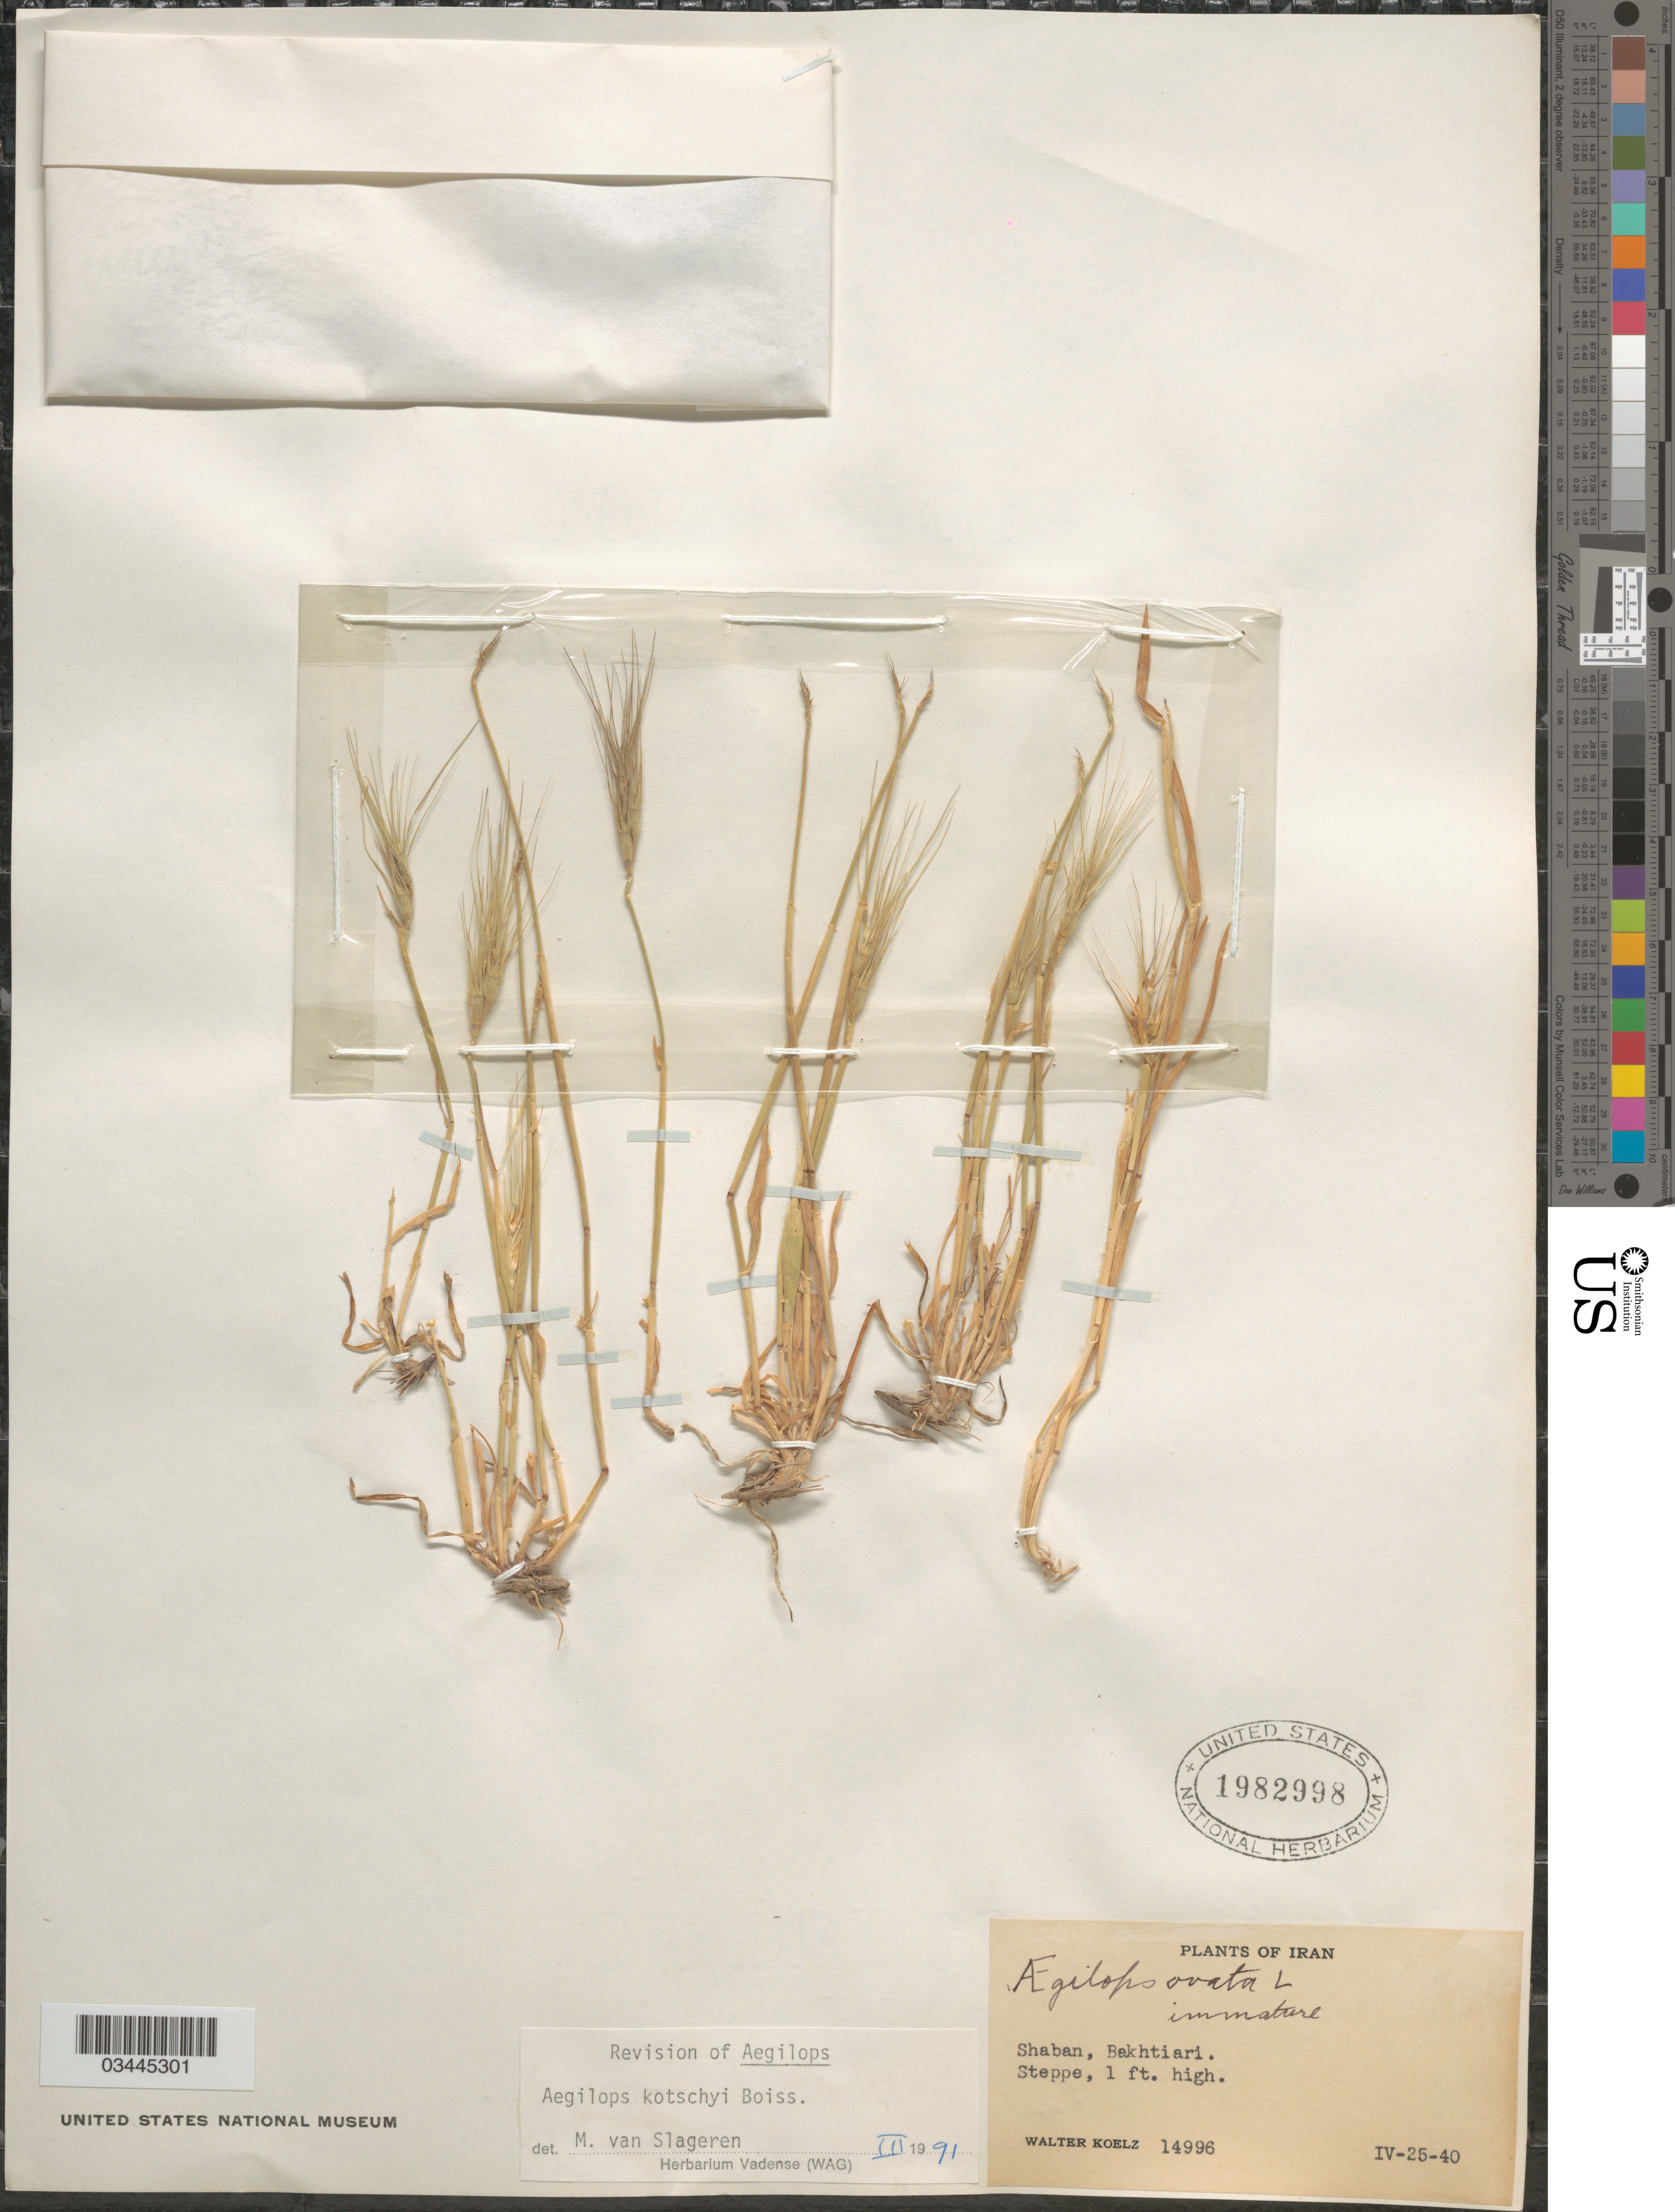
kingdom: Plantae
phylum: Tracheophyta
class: Liliopsida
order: Poales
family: Poaceae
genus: Aegilops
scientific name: Aegilops kotschyi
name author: Boiss.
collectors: W. N. Koelz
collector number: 14996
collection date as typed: Transcribed d/m/y: 25/4/40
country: Iran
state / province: Chahar Mahaal and Bakhtiari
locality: Shaban, Bakhtiari.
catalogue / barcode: US 1982998